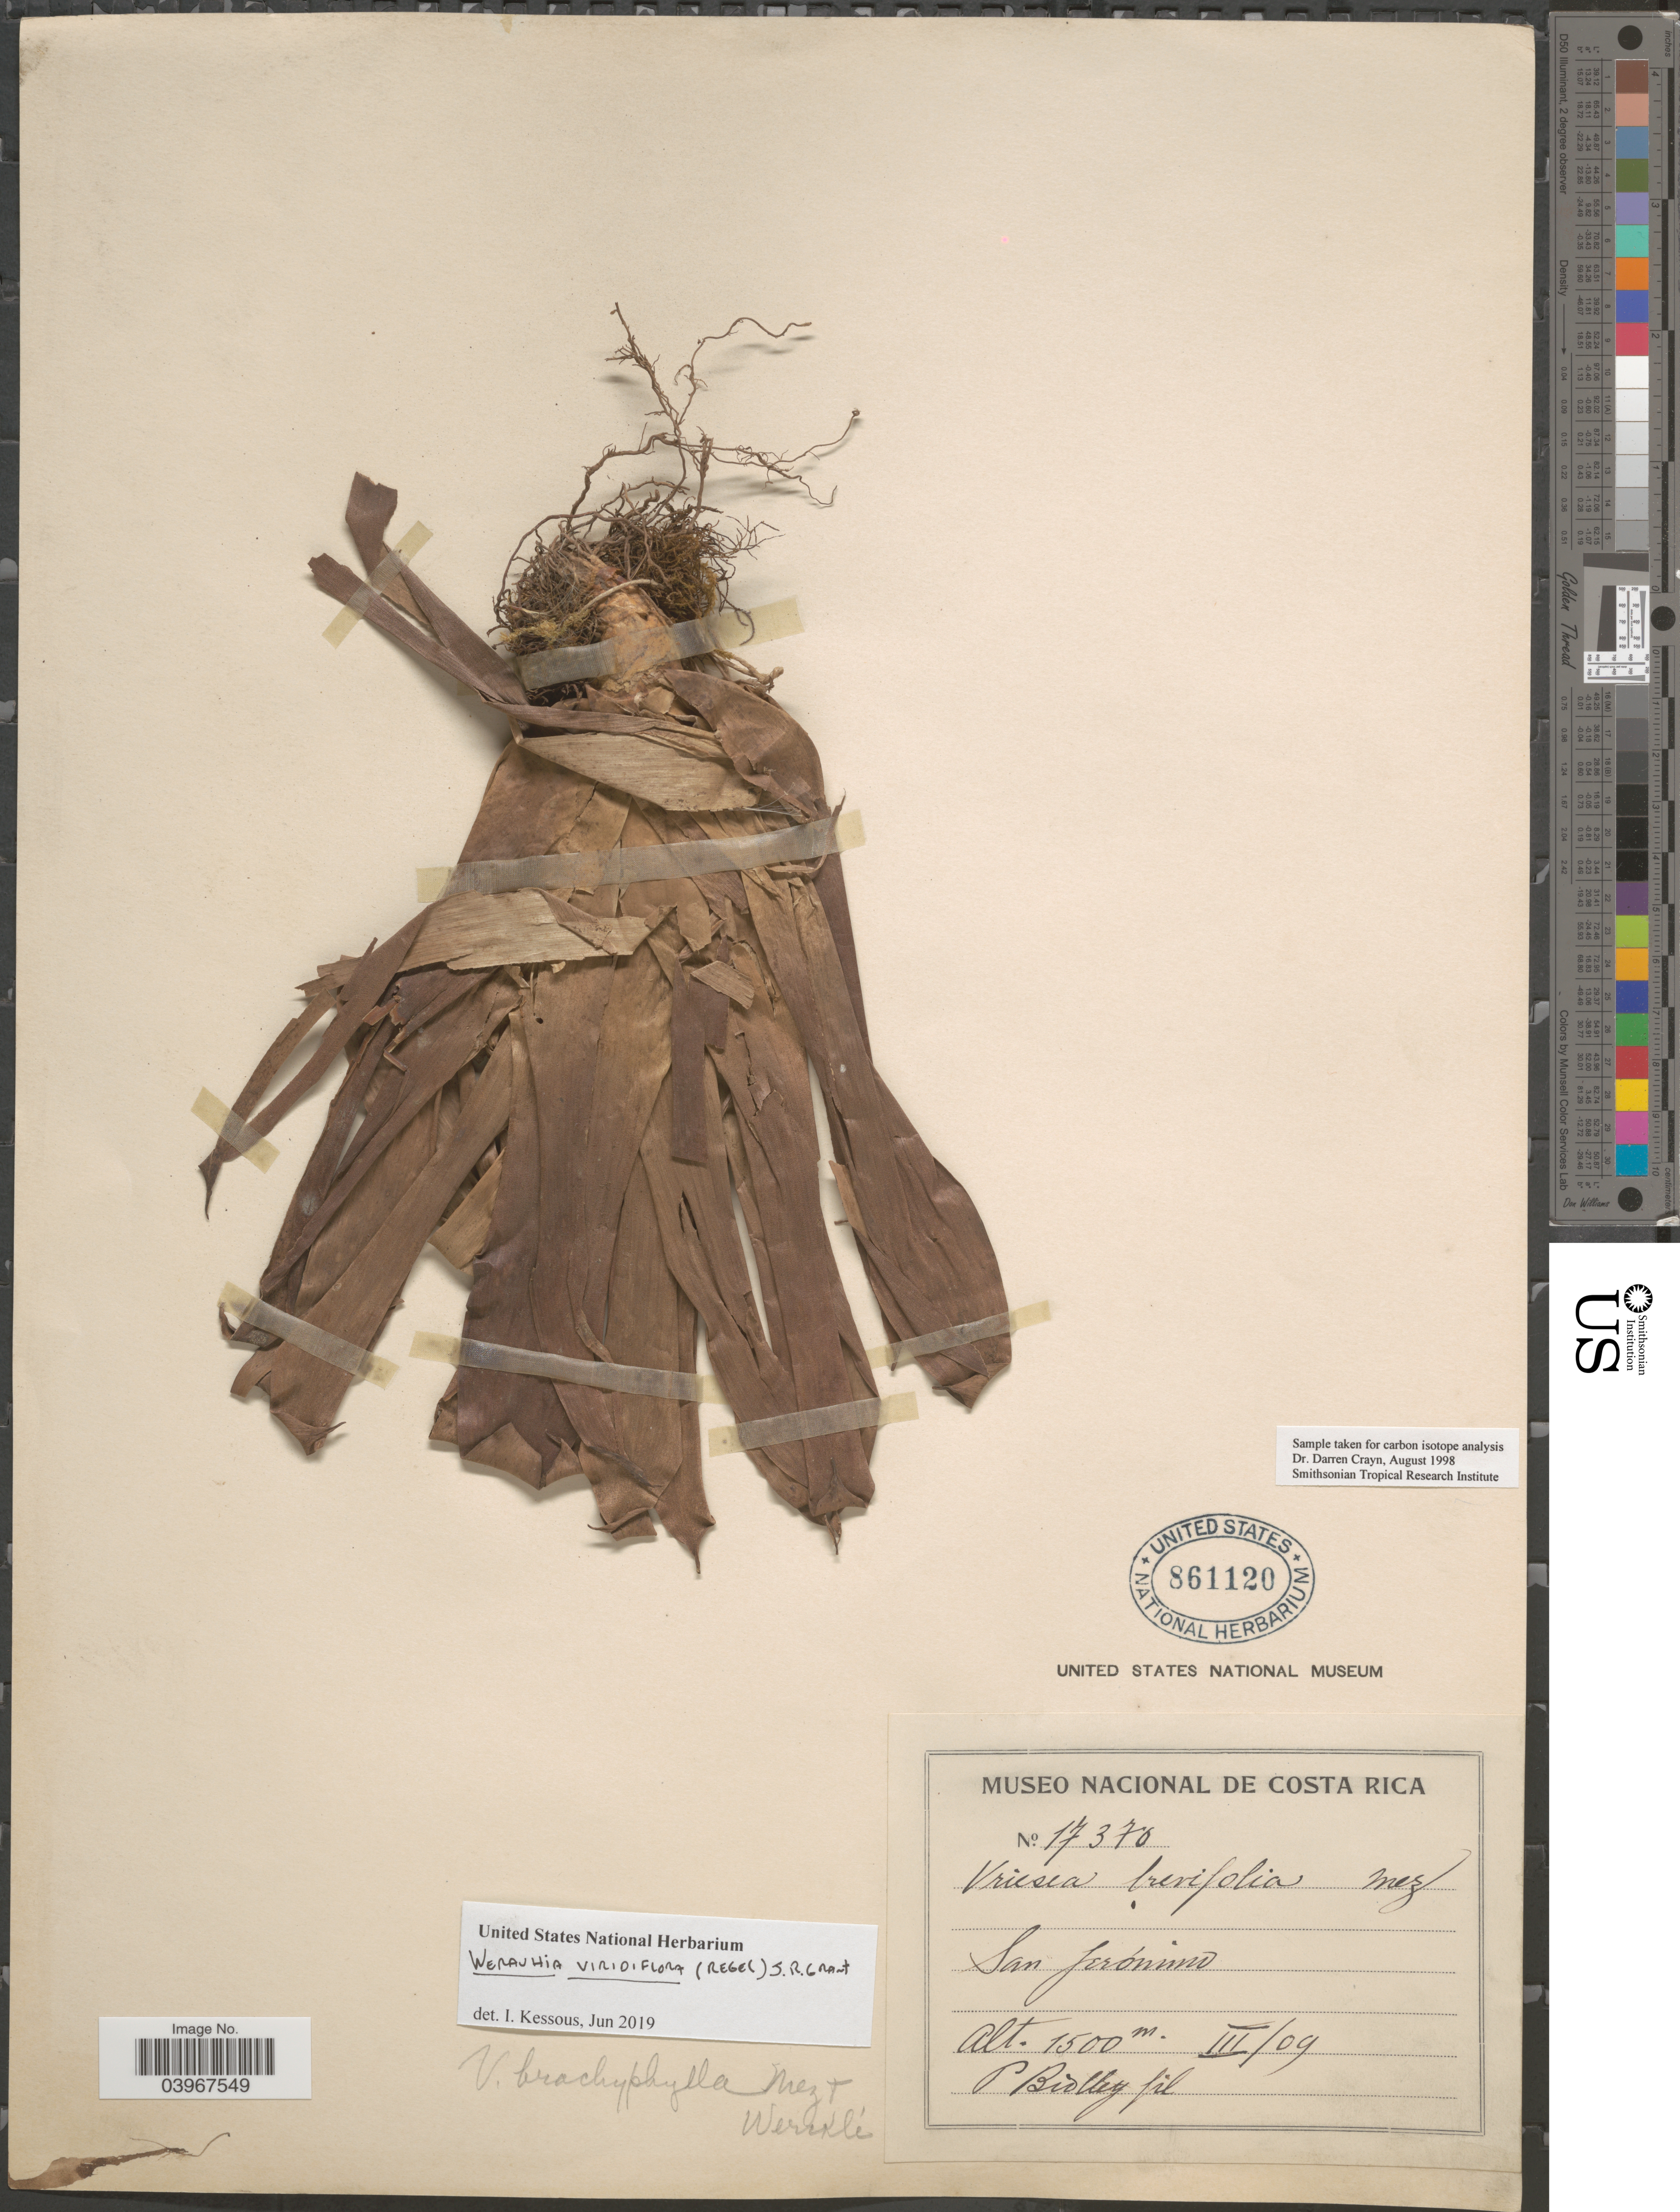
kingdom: Plantae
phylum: Tracheophyta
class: Liliopsida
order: Poales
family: Bromeliaceae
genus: Werauhia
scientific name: Werauhia viridiflora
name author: (Regel) J.R. Grant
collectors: P. Biolley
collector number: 17370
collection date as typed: Transcribed d/m/y: /3/9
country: Costa Rica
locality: San Jeronimo.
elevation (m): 1500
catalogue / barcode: US 861120